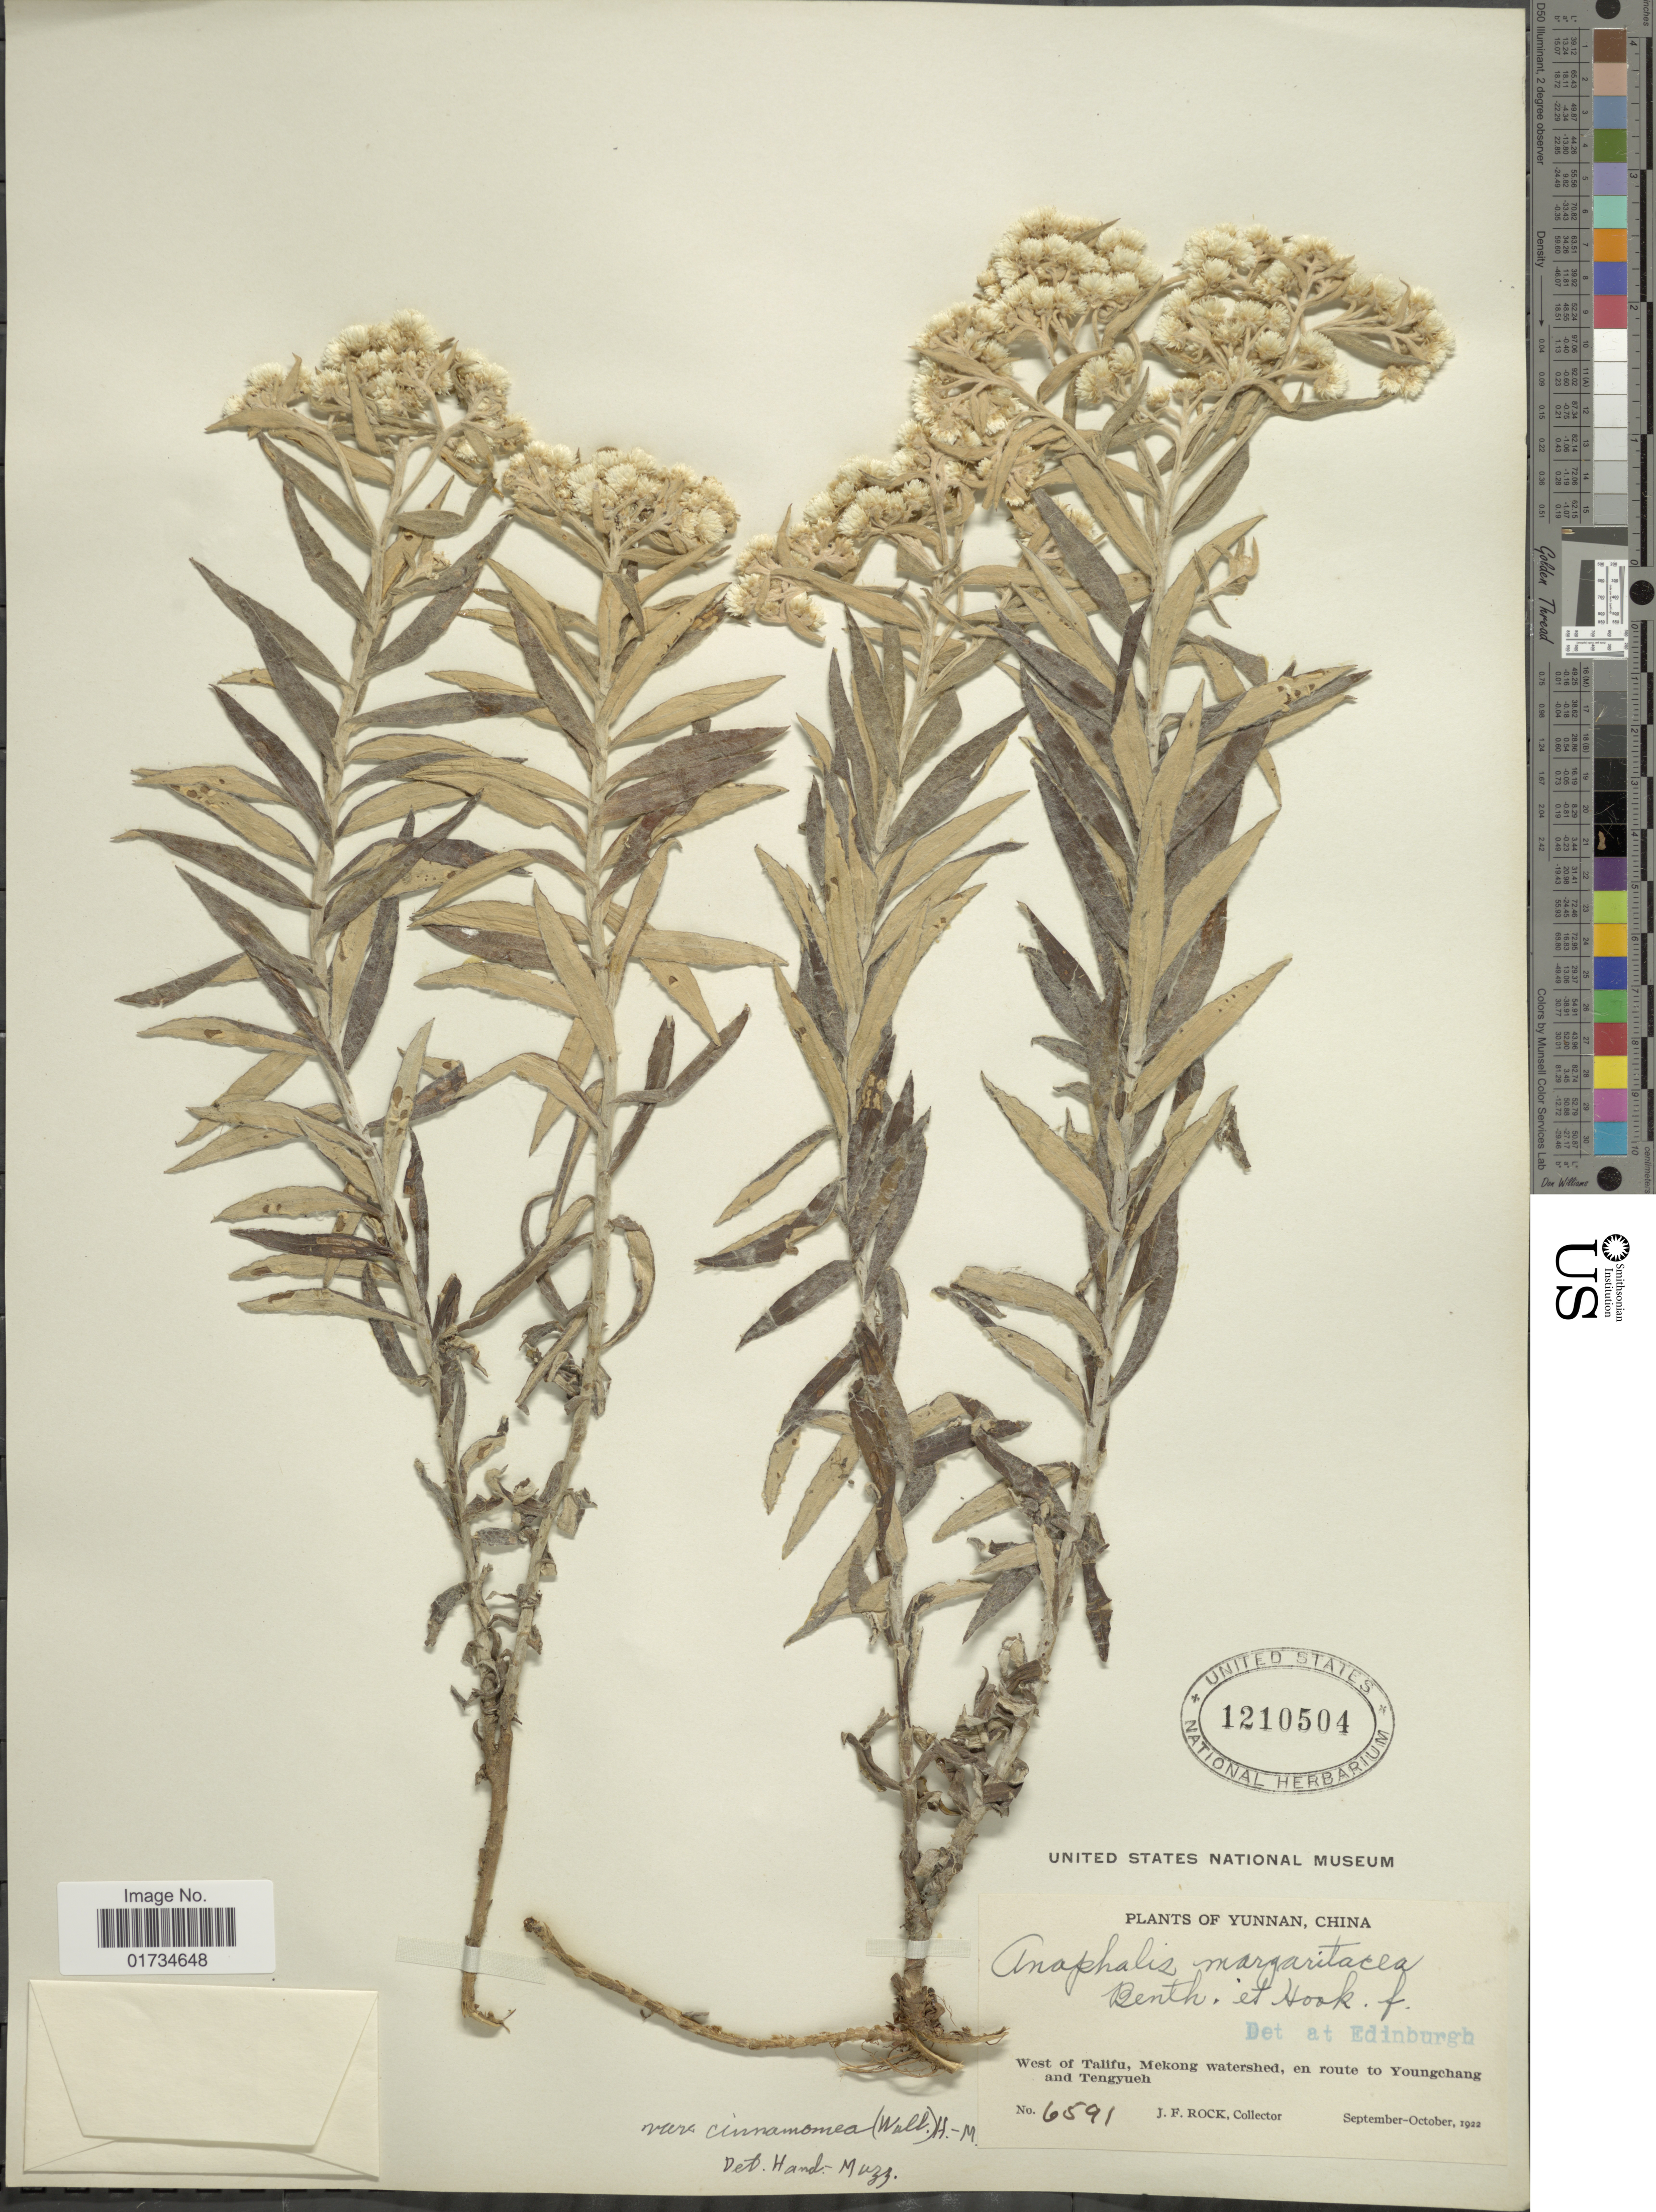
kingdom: Plantae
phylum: Tracheophyta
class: Magnoliopsida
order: Asterales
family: Asteraceae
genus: Anaphalis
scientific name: Anaphalis margaritacea var. cinnamomea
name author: (DC.) Herder & Maxim.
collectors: J. Rock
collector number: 6591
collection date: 1922-09/1922-10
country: China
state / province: Yunnan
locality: Yunnan, China. West of Talifu, Mekong watershed, en route to Youngchang and Tengyueh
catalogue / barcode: US 1210504